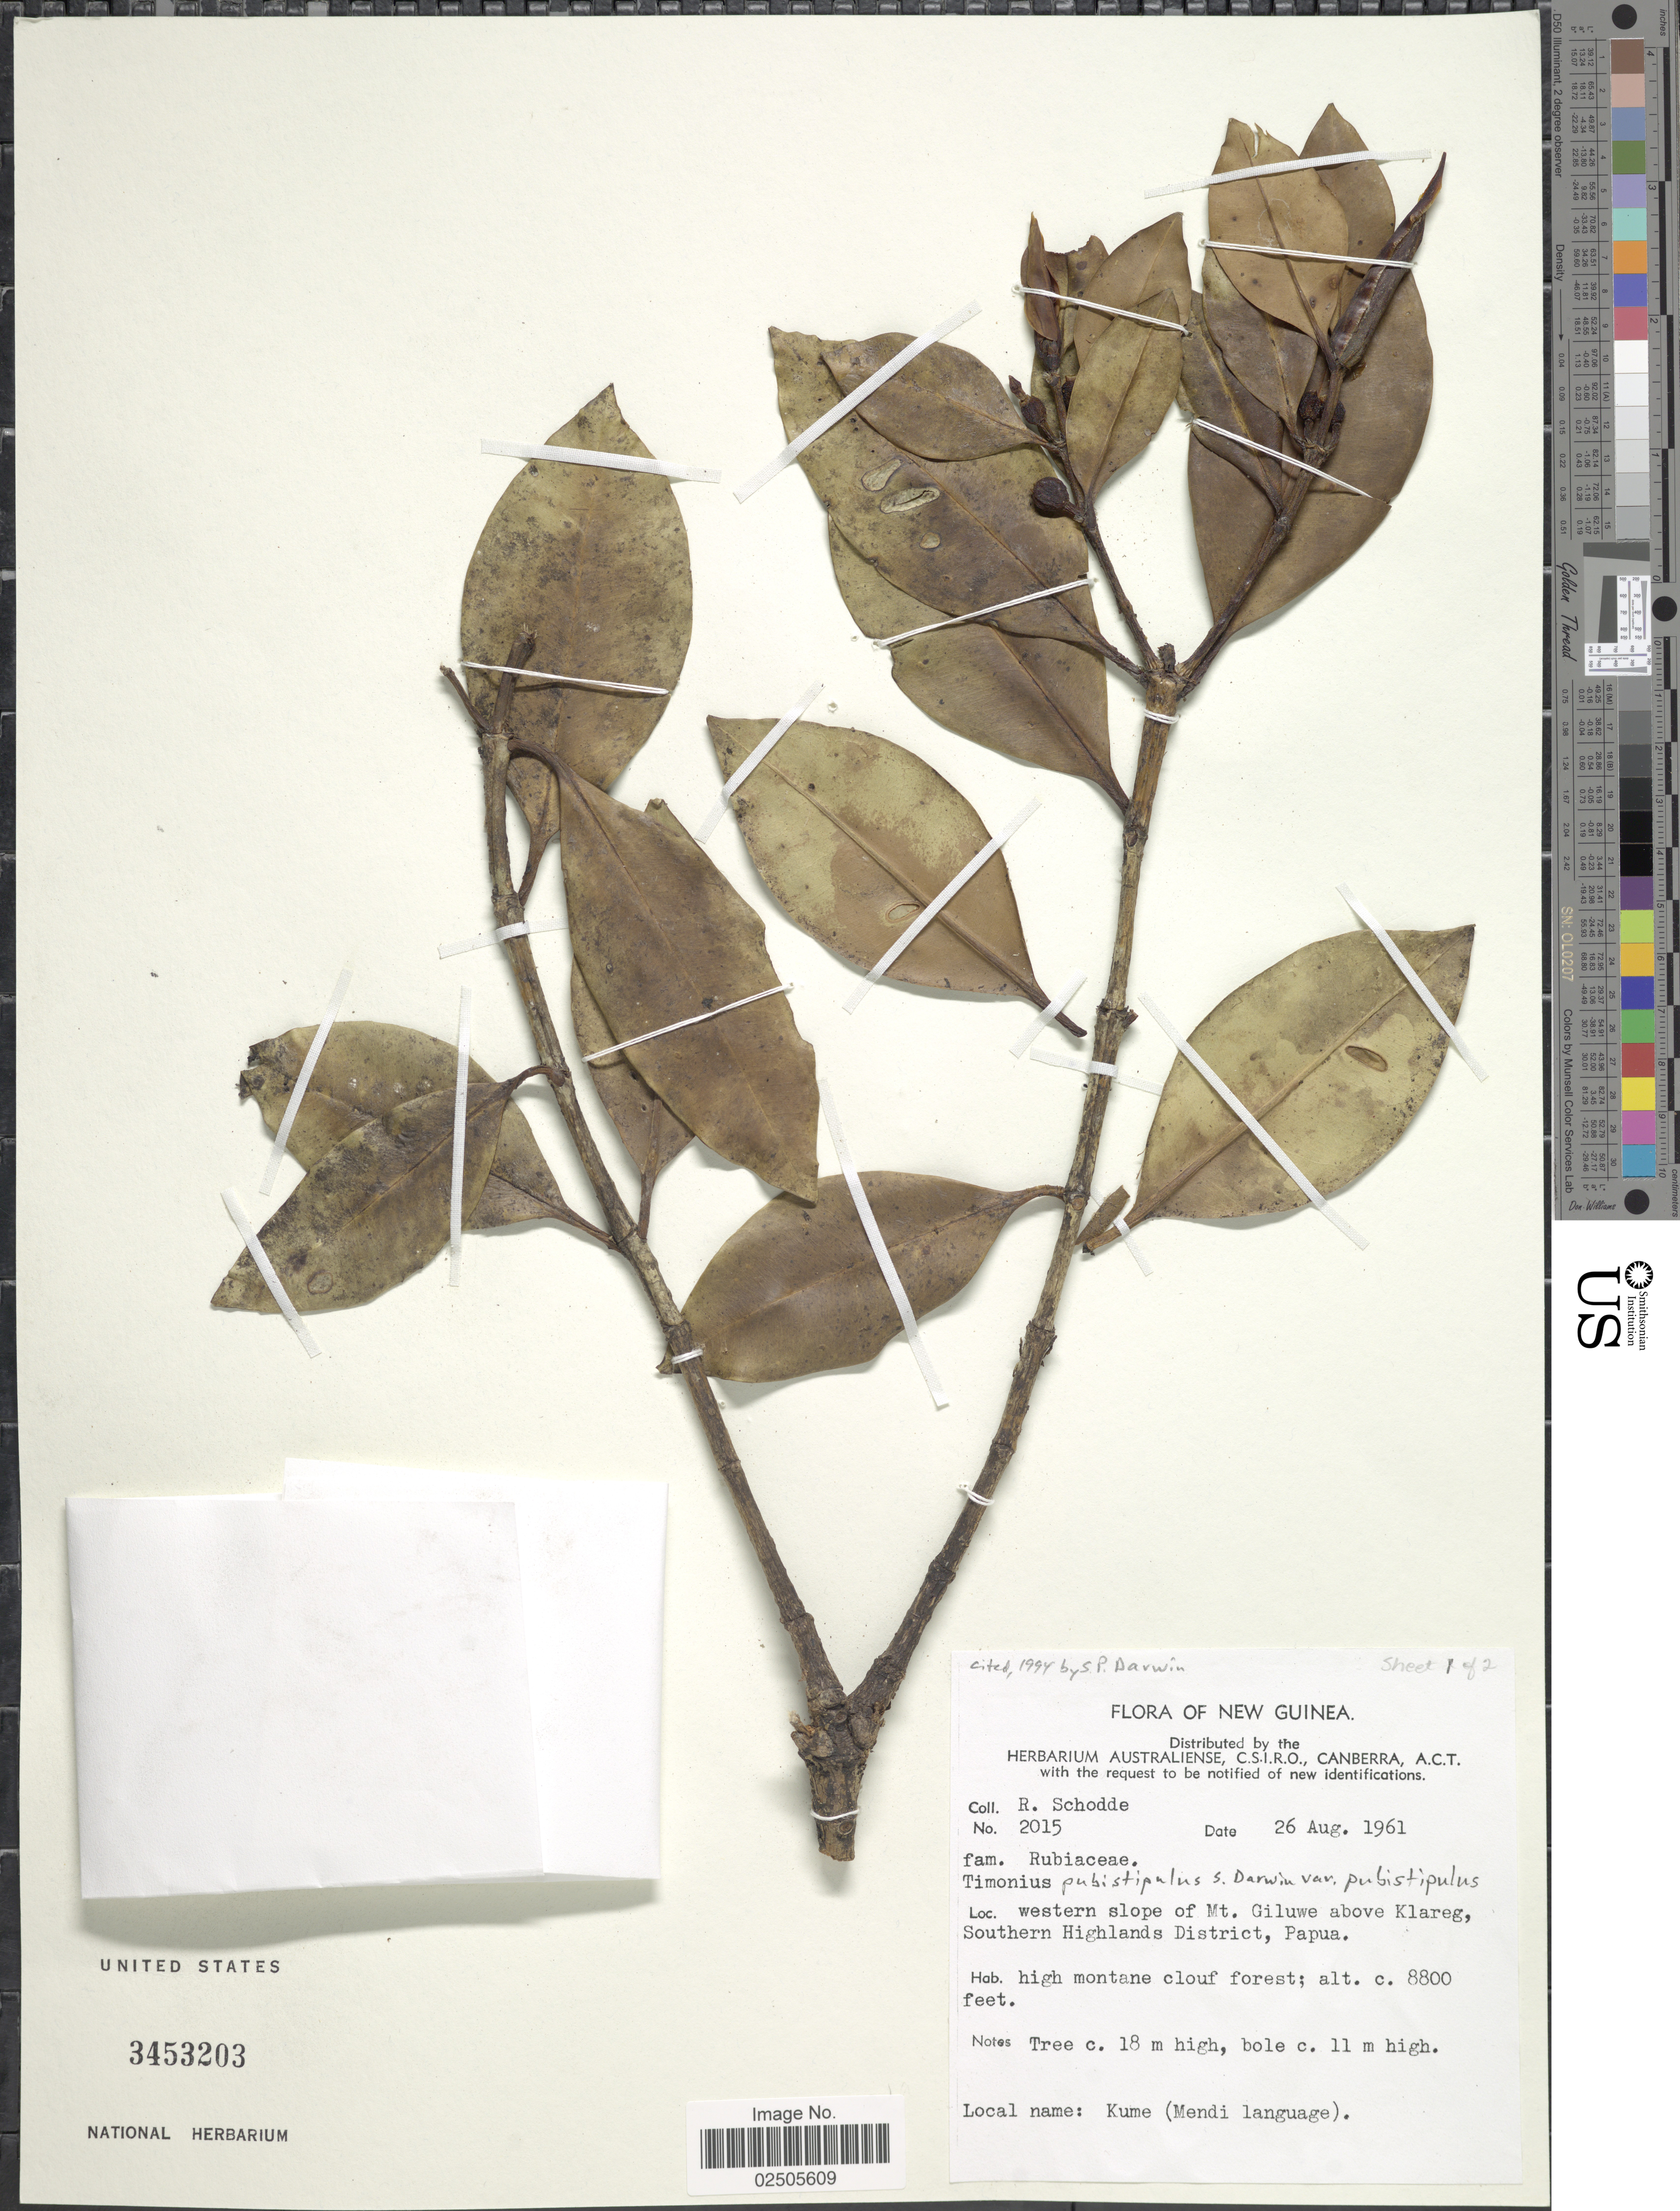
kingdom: Plantae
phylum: Tracheophyta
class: Magnoliopsida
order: Gentianales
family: Rubiaceae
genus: Timonius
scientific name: Timonius pubistipulus var. pubistipulus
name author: S.P. Darwin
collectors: R. Schodde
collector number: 2015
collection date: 1961-08-26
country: Papua New Guinea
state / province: Southern Highlands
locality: New Guinea, Western slope of Mt. Giluwe above Klareg, Southern Highlands District, Papua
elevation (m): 2682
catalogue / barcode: US 3453203